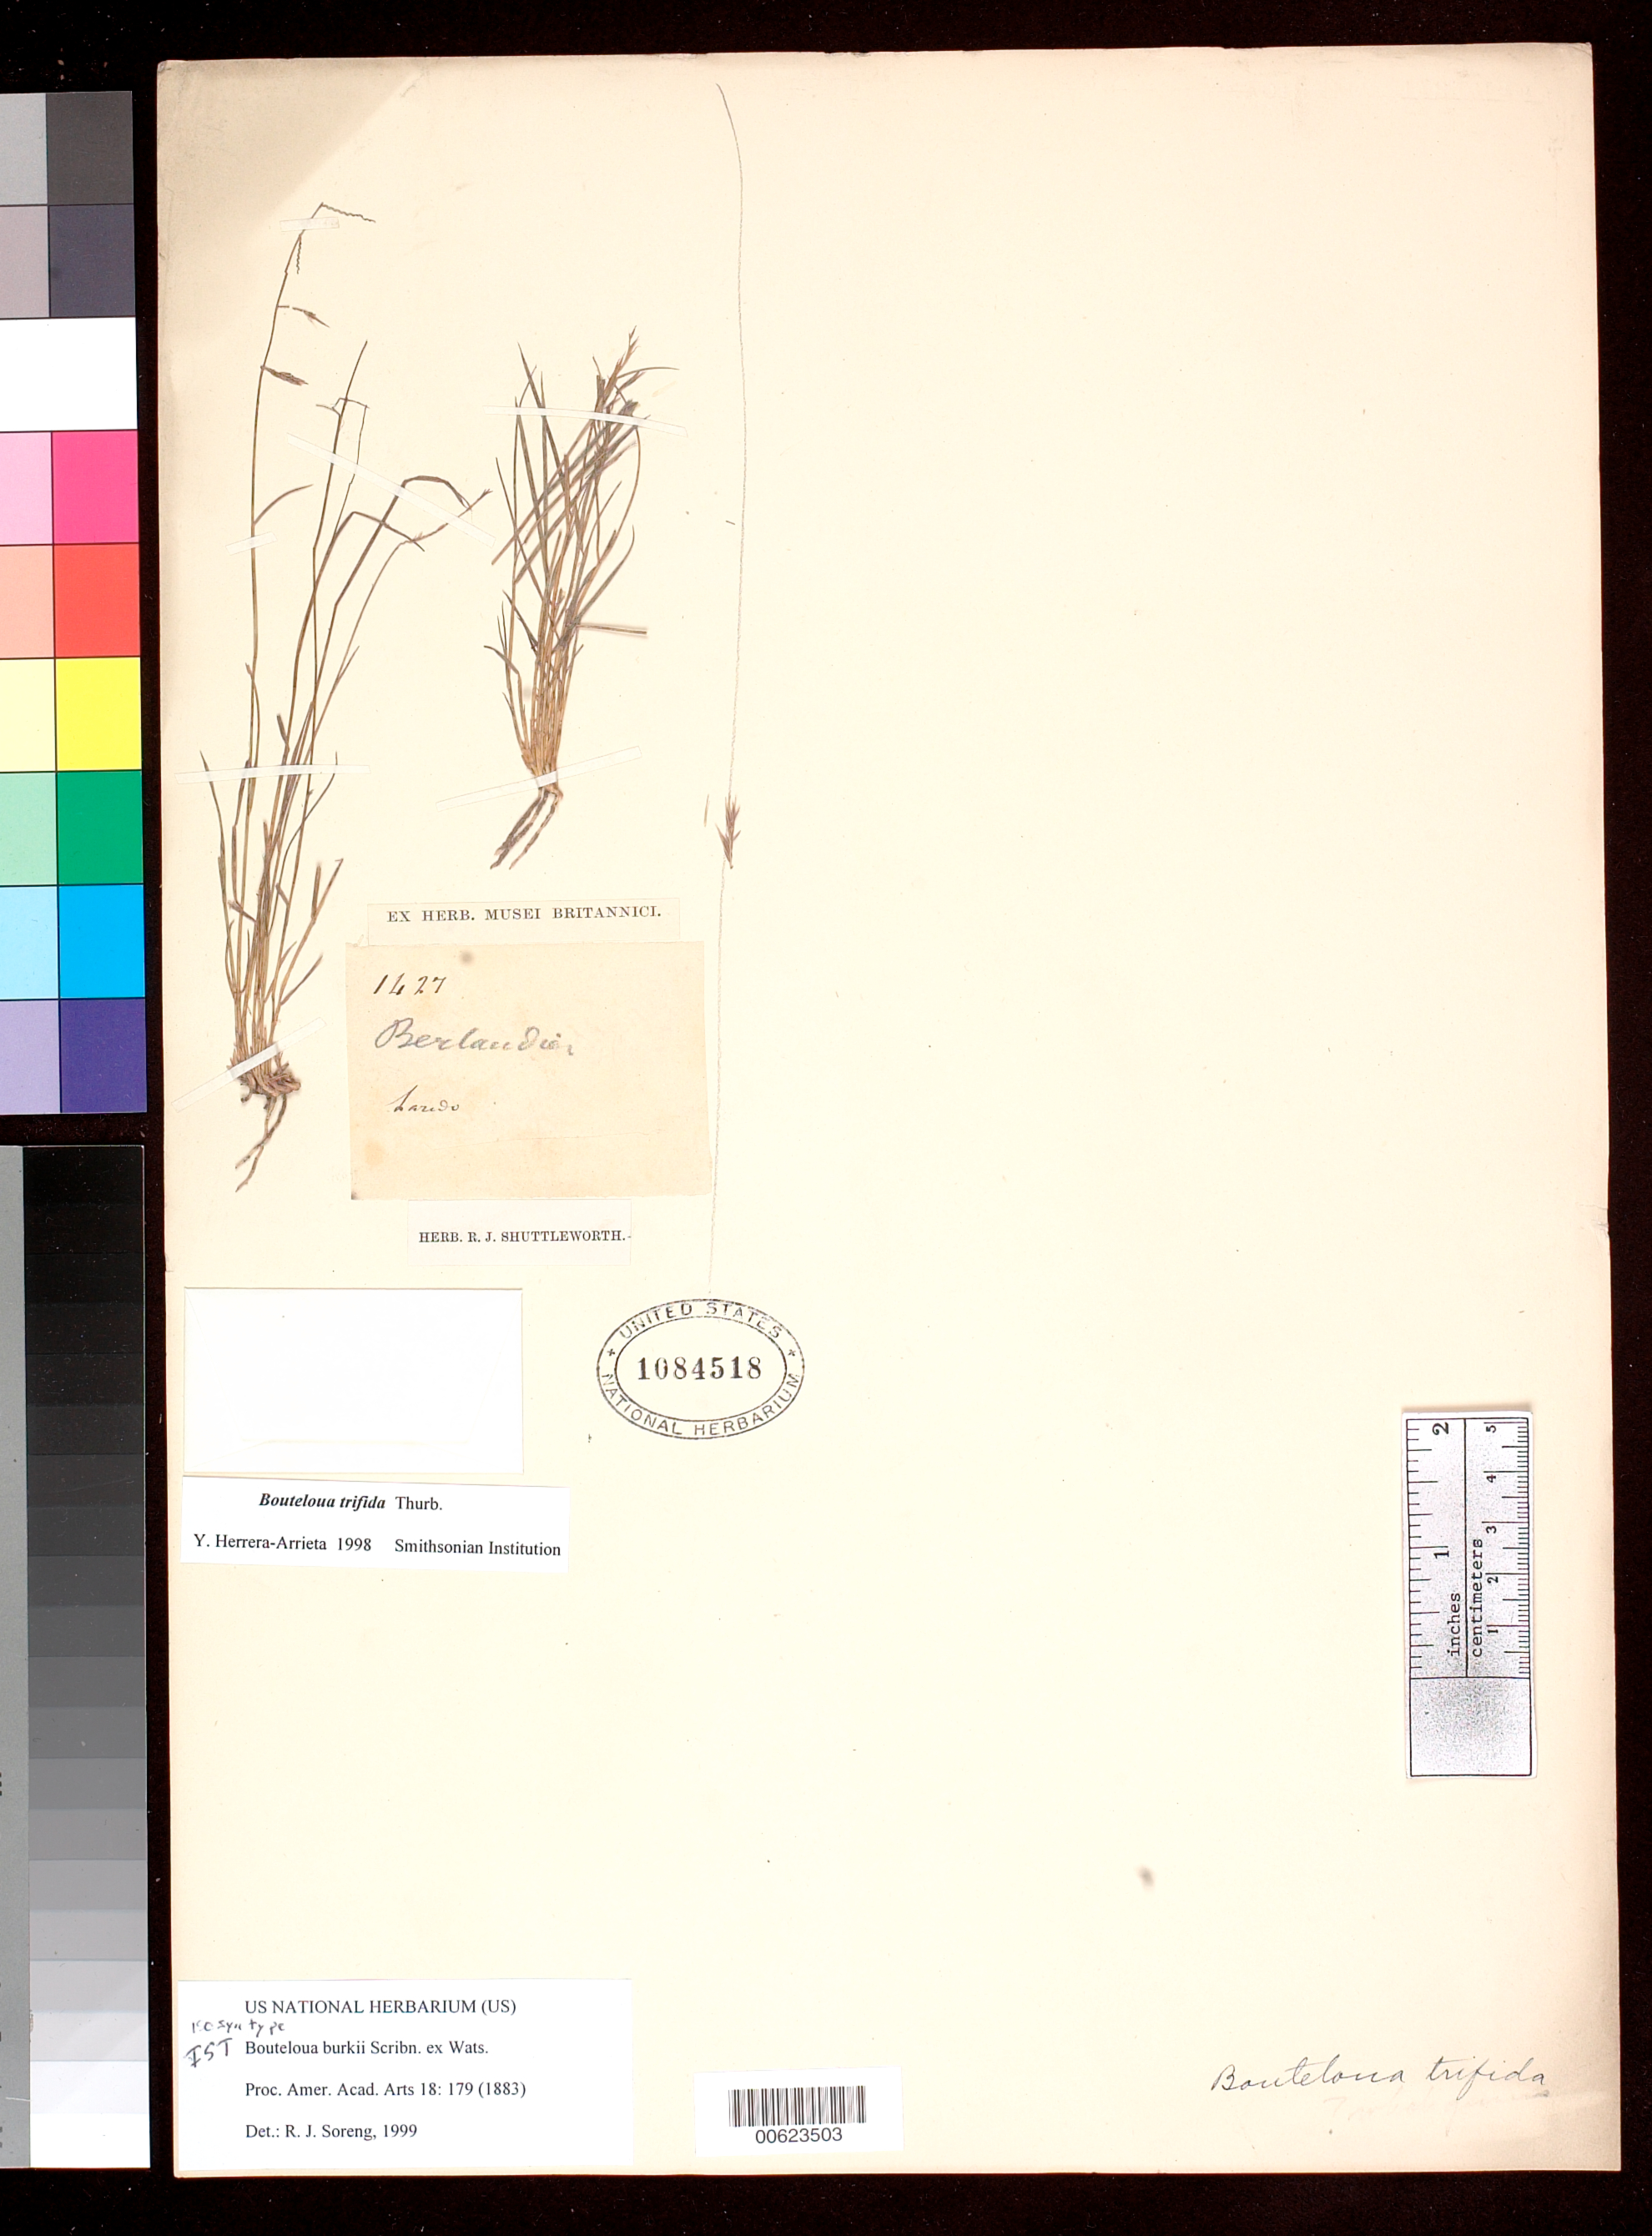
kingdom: Plantae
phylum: Tracheophyta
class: Liliopsida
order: Poales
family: Poaceae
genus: Bouteloua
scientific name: Bouteloua burkii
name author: Scribn. ex S. Watson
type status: Isosyntype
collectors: J. L. Berlandier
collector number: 1427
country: United States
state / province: Texas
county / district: Webb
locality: Laredo.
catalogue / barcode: US 1084518